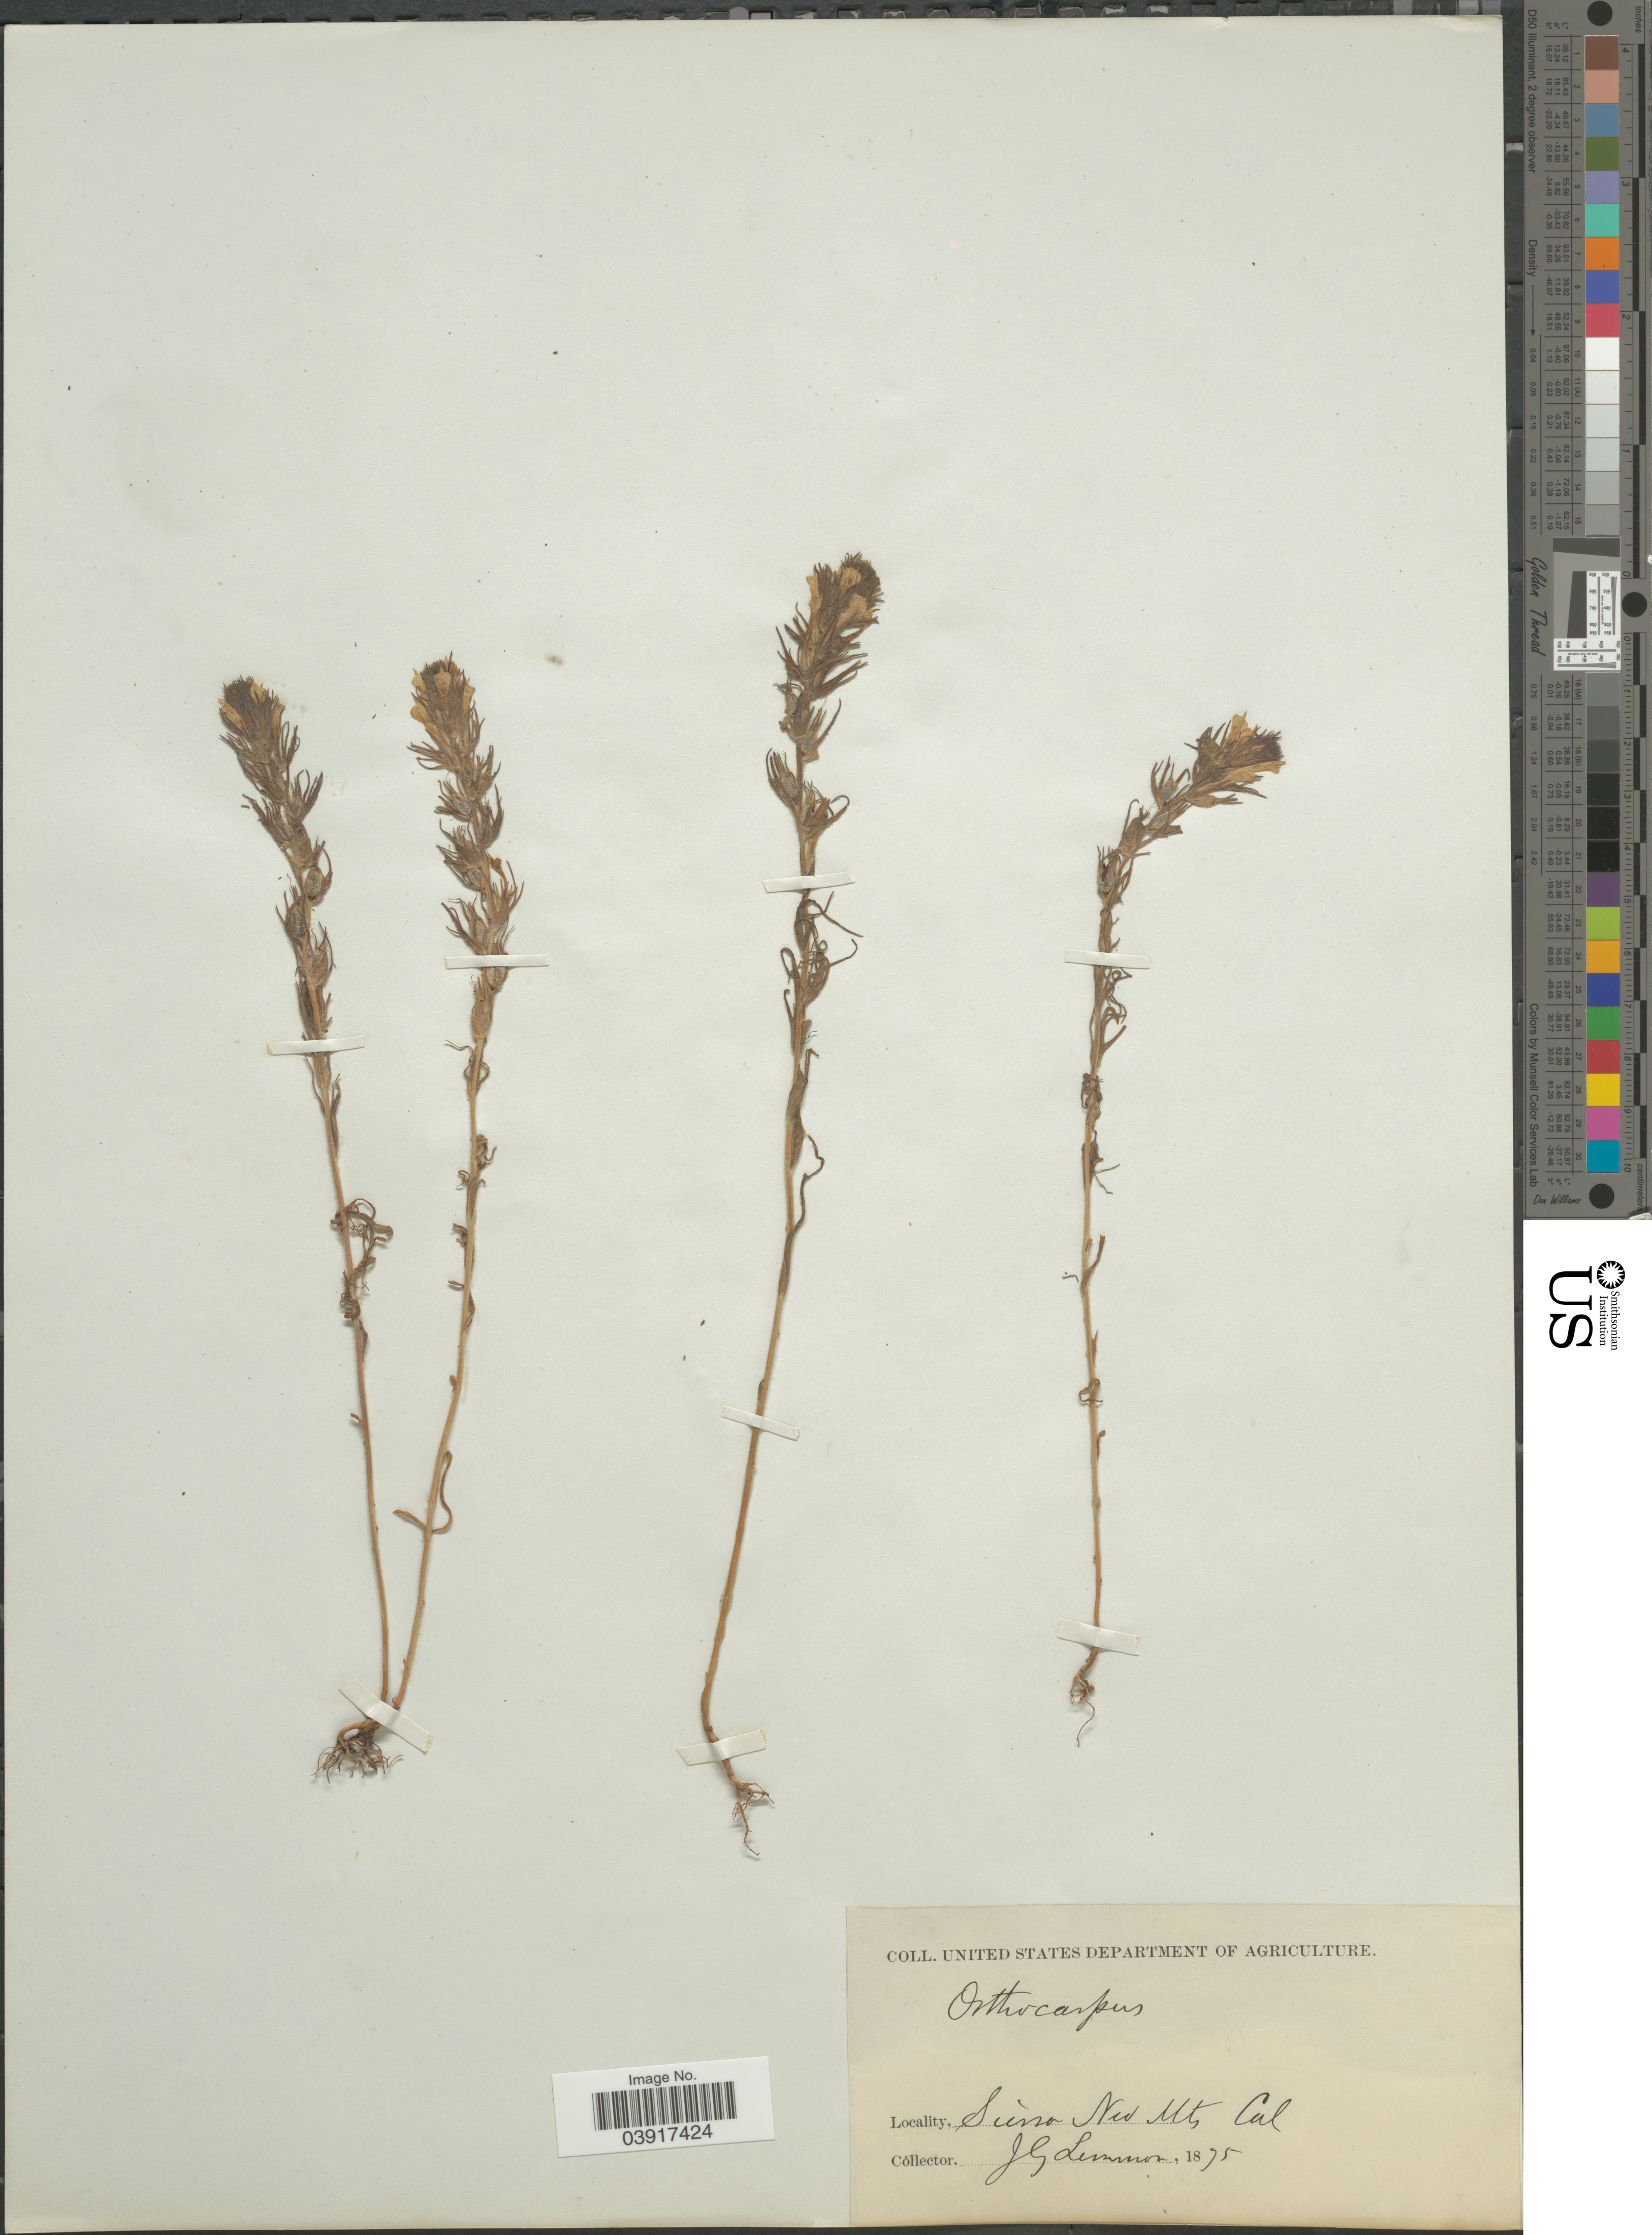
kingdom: Plantae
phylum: Tracheophyta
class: Magnoliopsida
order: Lamiales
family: Orobanchaceae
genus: Orthocarpus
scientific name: Orthocarpus hispidus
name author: Benth.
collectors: J. Lemmon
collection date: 1875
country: United States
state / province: California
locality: Sierra Nev Mts.